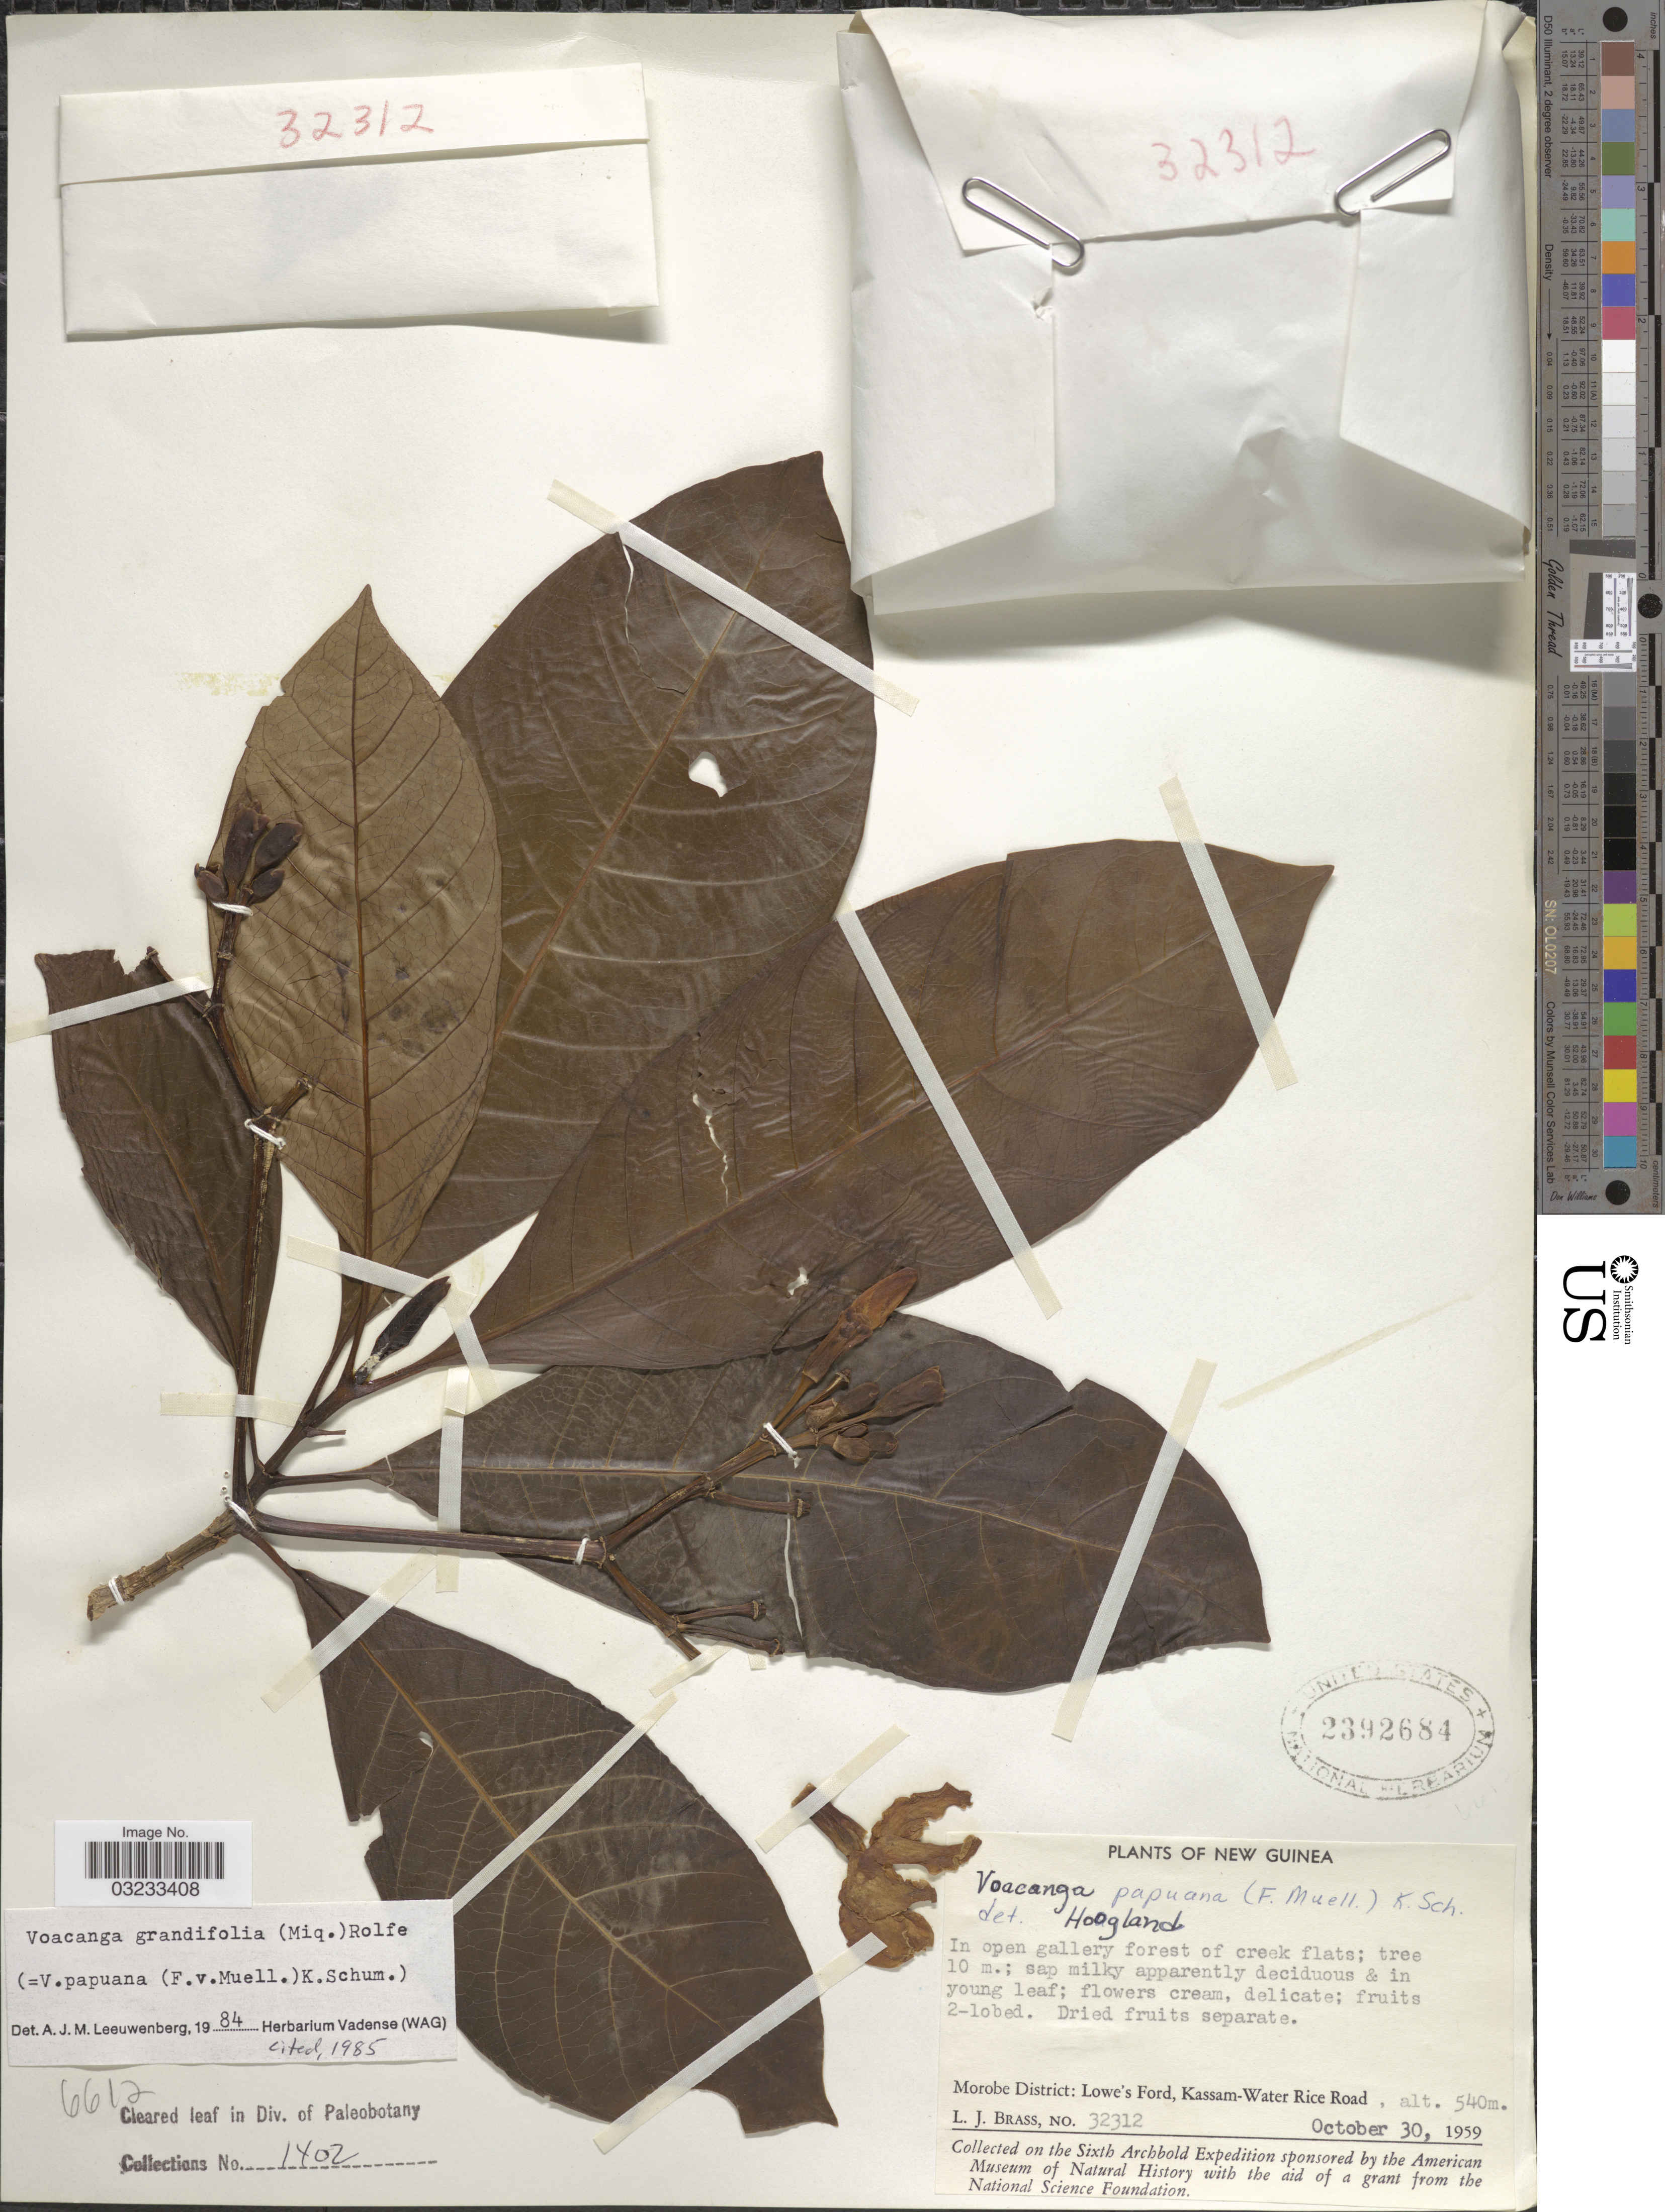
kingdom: Plantae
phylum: Tracheophyta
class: Magnoliopsida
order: Gentianales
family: Apocynaceae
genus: Voacanga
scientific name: Voacanga grandifolia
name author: (Miq.) Rolfe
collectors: L. J. Brass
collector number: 32312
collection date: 1959-10-30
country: Papua New Guinea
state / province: Morobe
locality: New Guinea, Morobe District: Lowe's Ford, Kassam-Water Rice Road.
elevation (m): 540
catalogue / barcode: US 2392684